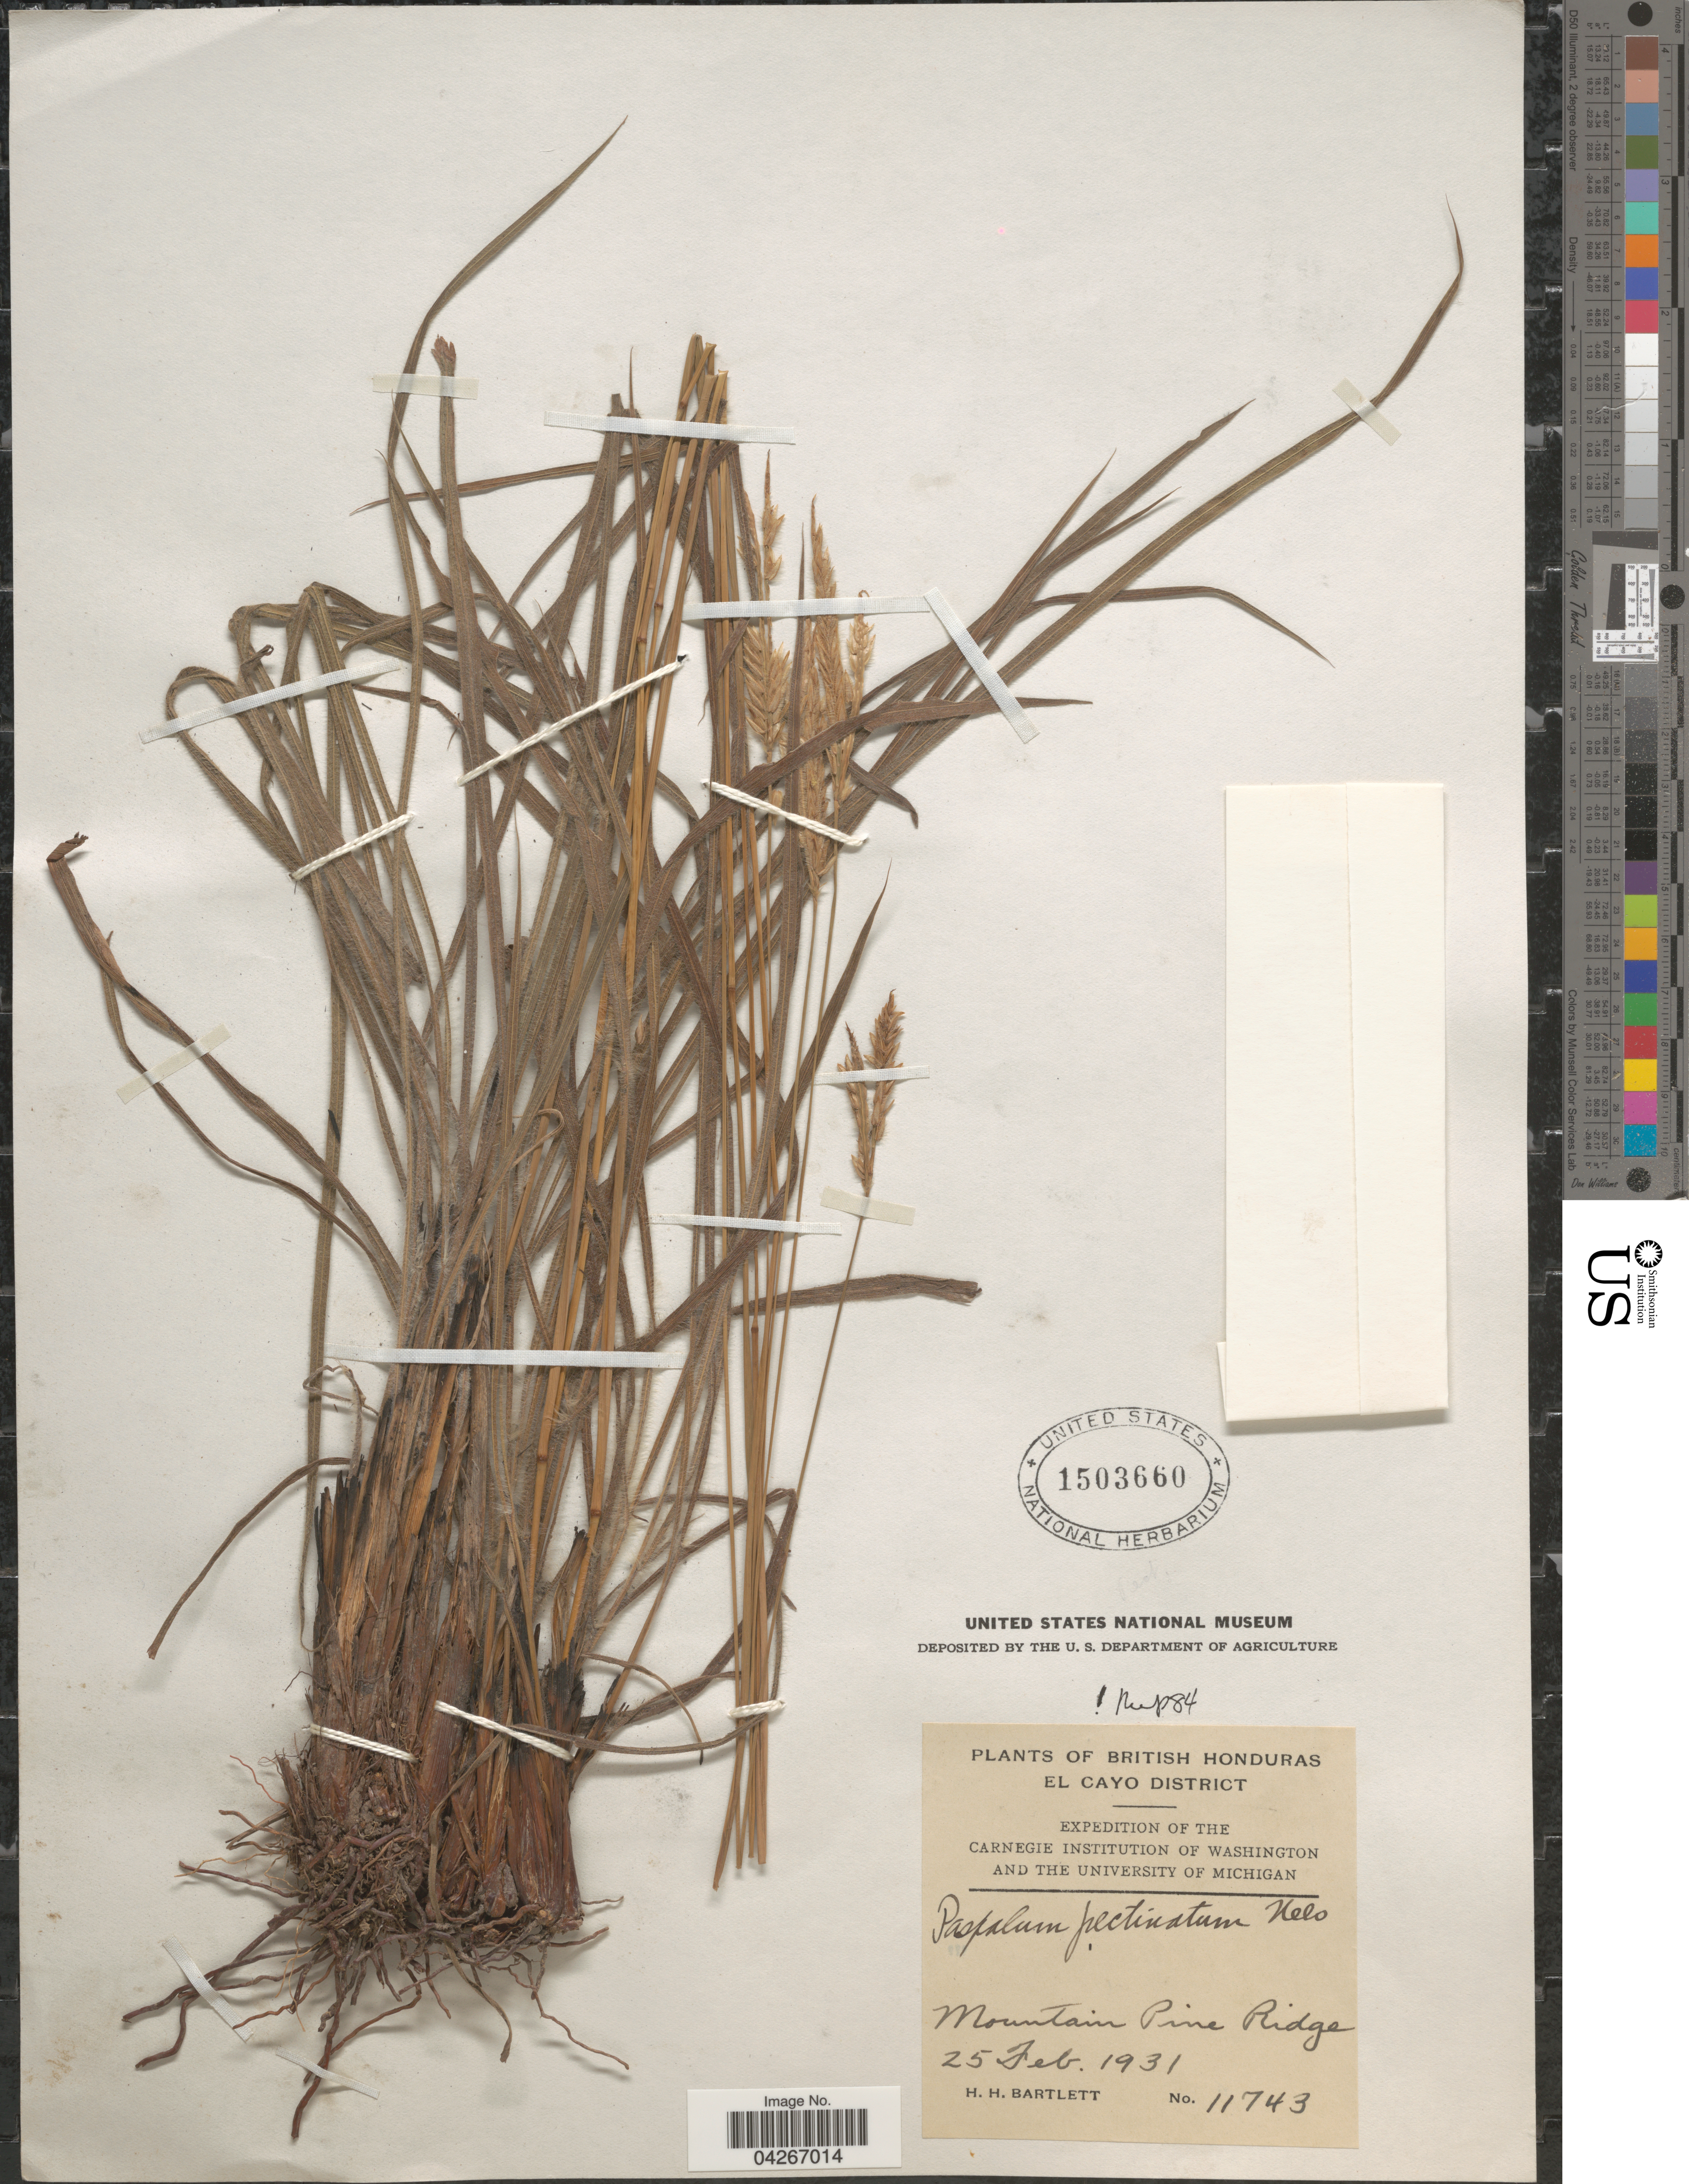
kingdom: Plantae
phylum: Tracheophyta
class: Liliopsida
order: Poales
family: Poaceae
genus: Paspalum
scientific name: Paspalum pectinatum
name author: Nees ex Trin.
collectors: H. H. Bartlett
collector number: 11743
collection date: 1931-02-25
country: Belize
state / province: Cayo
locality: British Honduras. El Cayo District. Expedition Of The Carnegie Institution Of Washington And The University Of Michigan. Mountain Pine Ridge.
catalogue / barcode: US 1503660